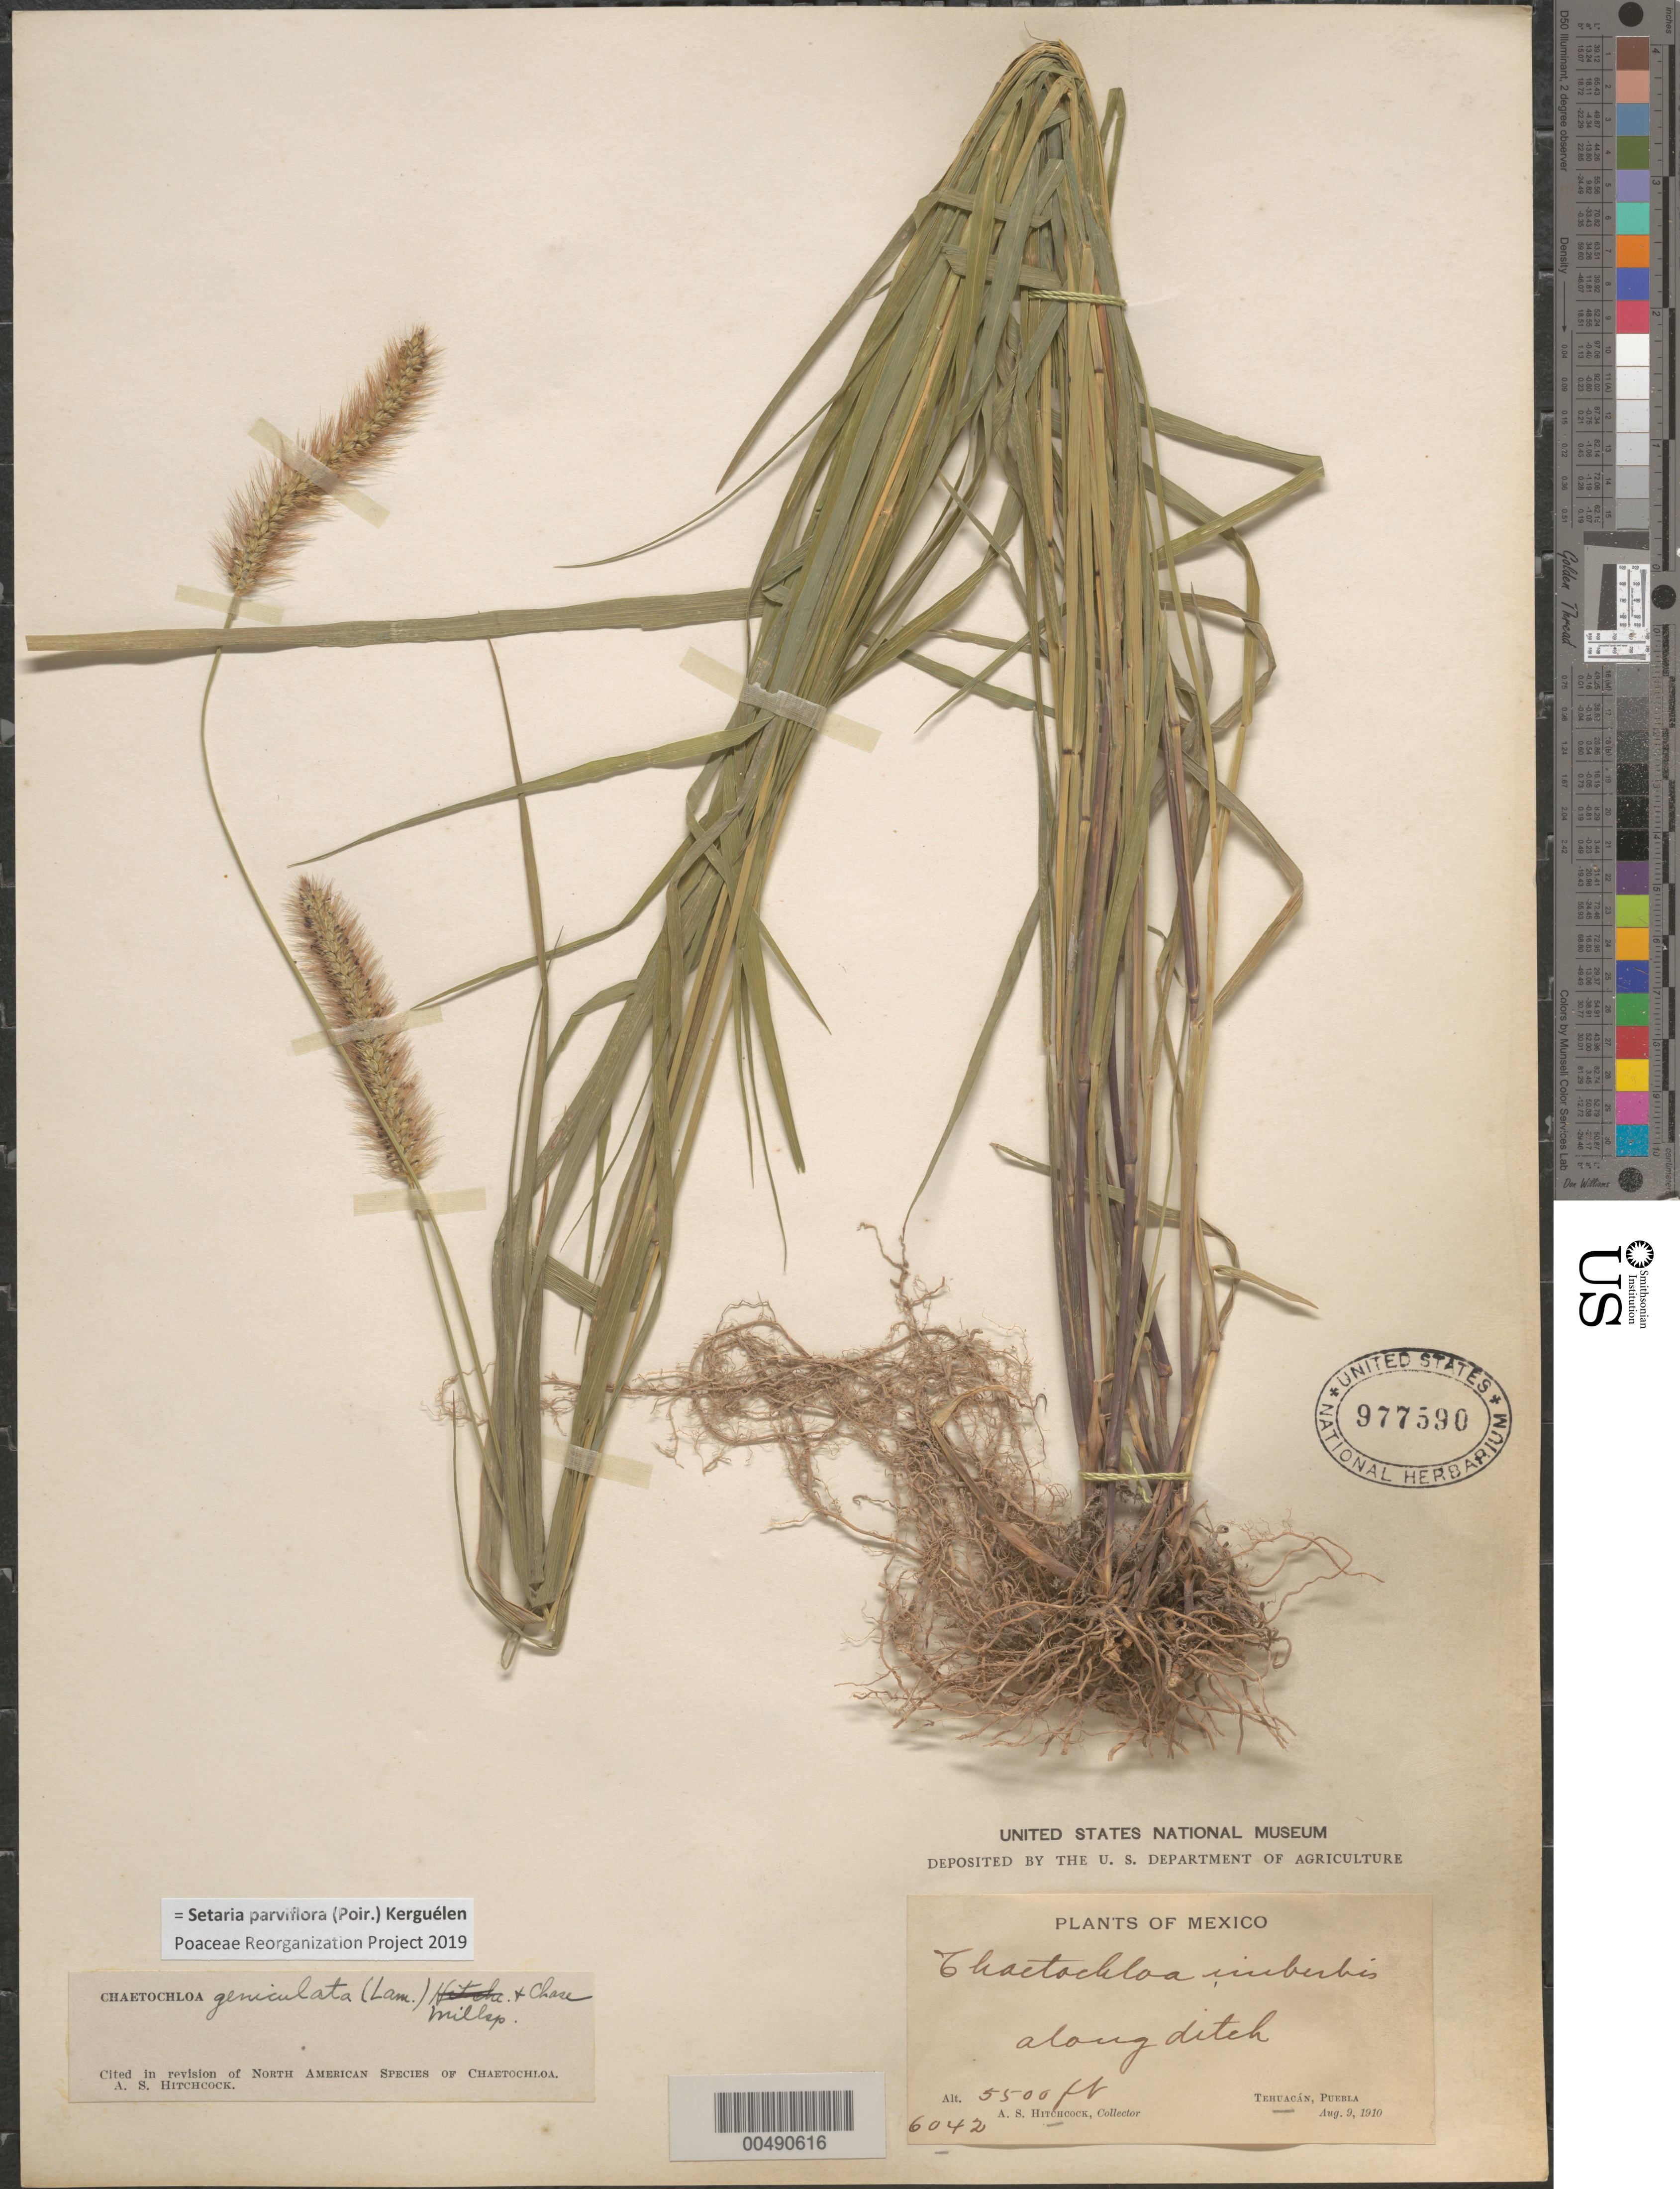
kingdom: Plantae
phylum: Tracheophyta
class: Liliopsida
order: Poales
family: Poaceae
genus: Setaria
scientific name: Setaria parviflora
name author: (Poir.) Kerguélen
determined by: Poaceae Reorganization Project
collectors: A. S. Hitchcock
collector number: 6042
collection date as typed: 9 Aug 1910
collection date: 1910-08-09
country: Mexico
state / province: Puebla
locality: Tehuacán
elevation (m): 1676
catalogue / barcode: US 977590